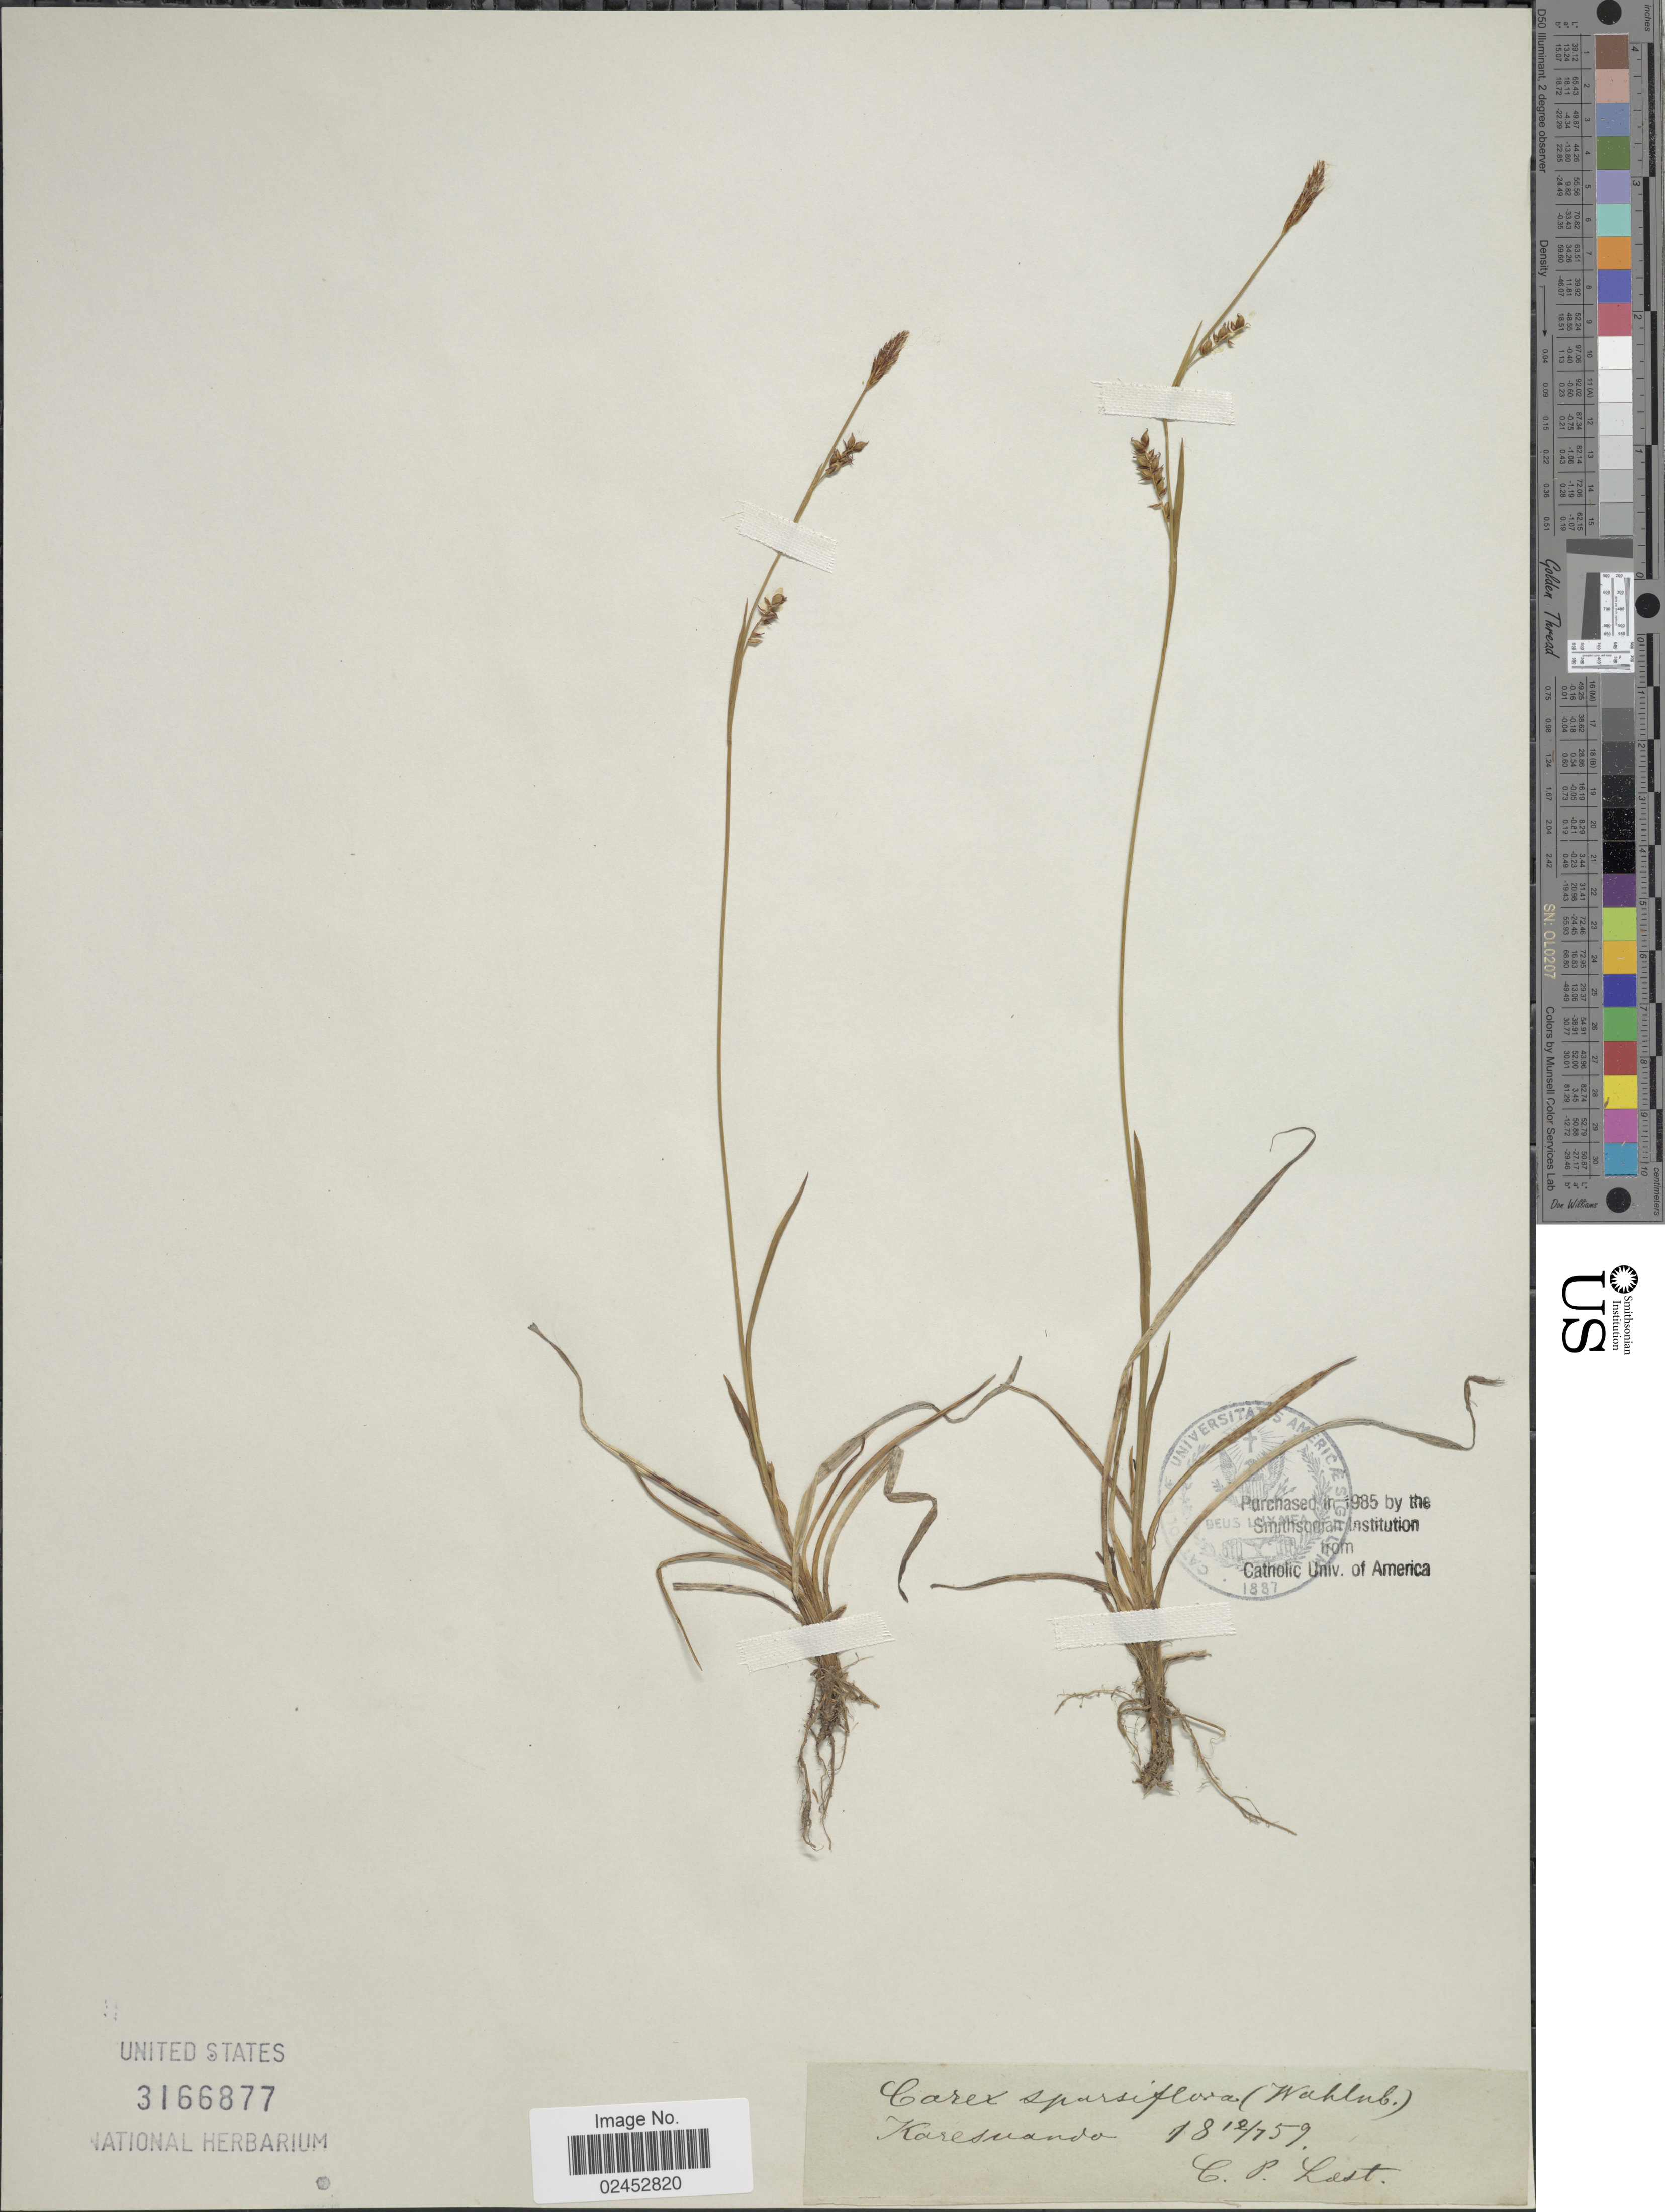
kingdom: Plantae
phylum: Tracheophyta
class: Liliopsida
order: Poales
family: Cyperaceae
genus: Carex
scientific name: Carex vaginata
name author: Tausch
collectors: C. Last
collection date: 1859-07-12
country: Sweden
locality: Karesuando.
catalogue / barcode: US 3166877